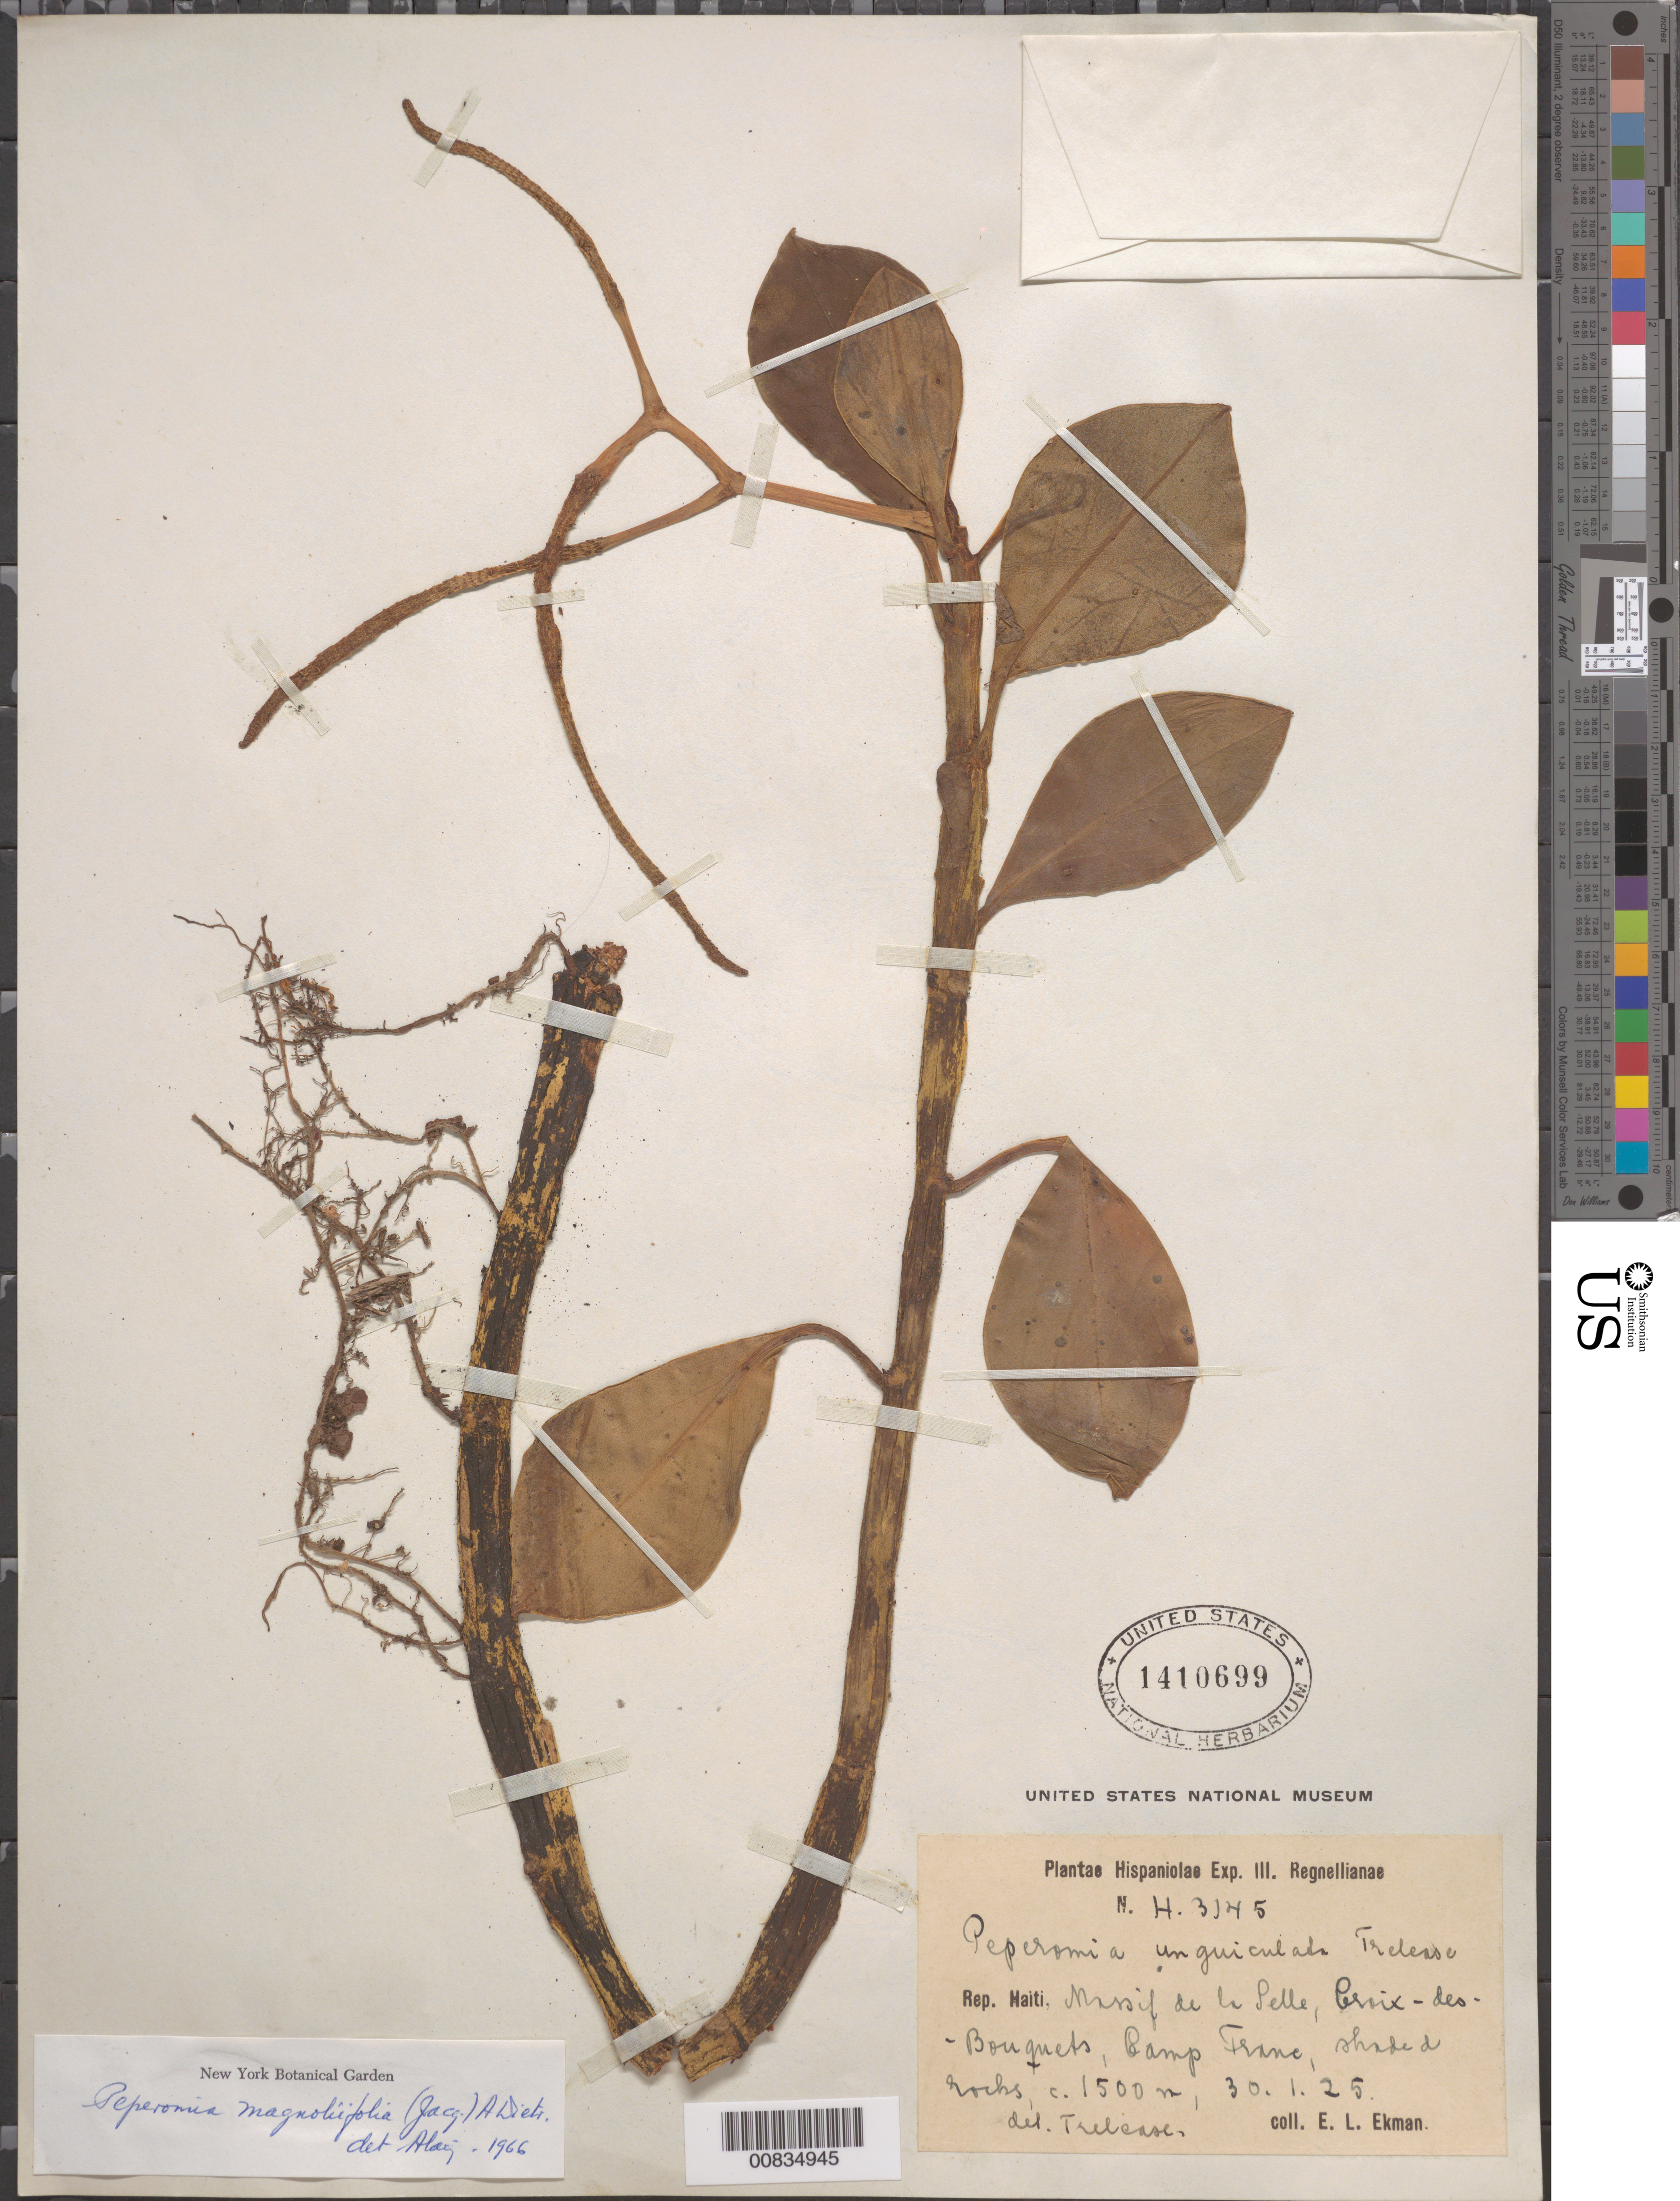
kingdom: Plantae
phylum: Tracheophyta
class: Magnoliopsida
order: Piperales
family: Piperaceae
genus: Peperomia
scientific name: Peperomia magnoliifolia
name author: (Jacq.) A. Dietr.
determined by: Liogier, Alain H.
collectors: E. L. Ekman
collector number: H 3145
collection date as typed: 30 Jan 1925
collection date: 1925-01-30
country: Haiti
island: Hispaniola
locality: Massif de la Selle, Croix-des-Bouquets, Camp Franc.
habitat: Shaded rocks.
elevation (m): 1500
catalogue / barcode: US 1410699